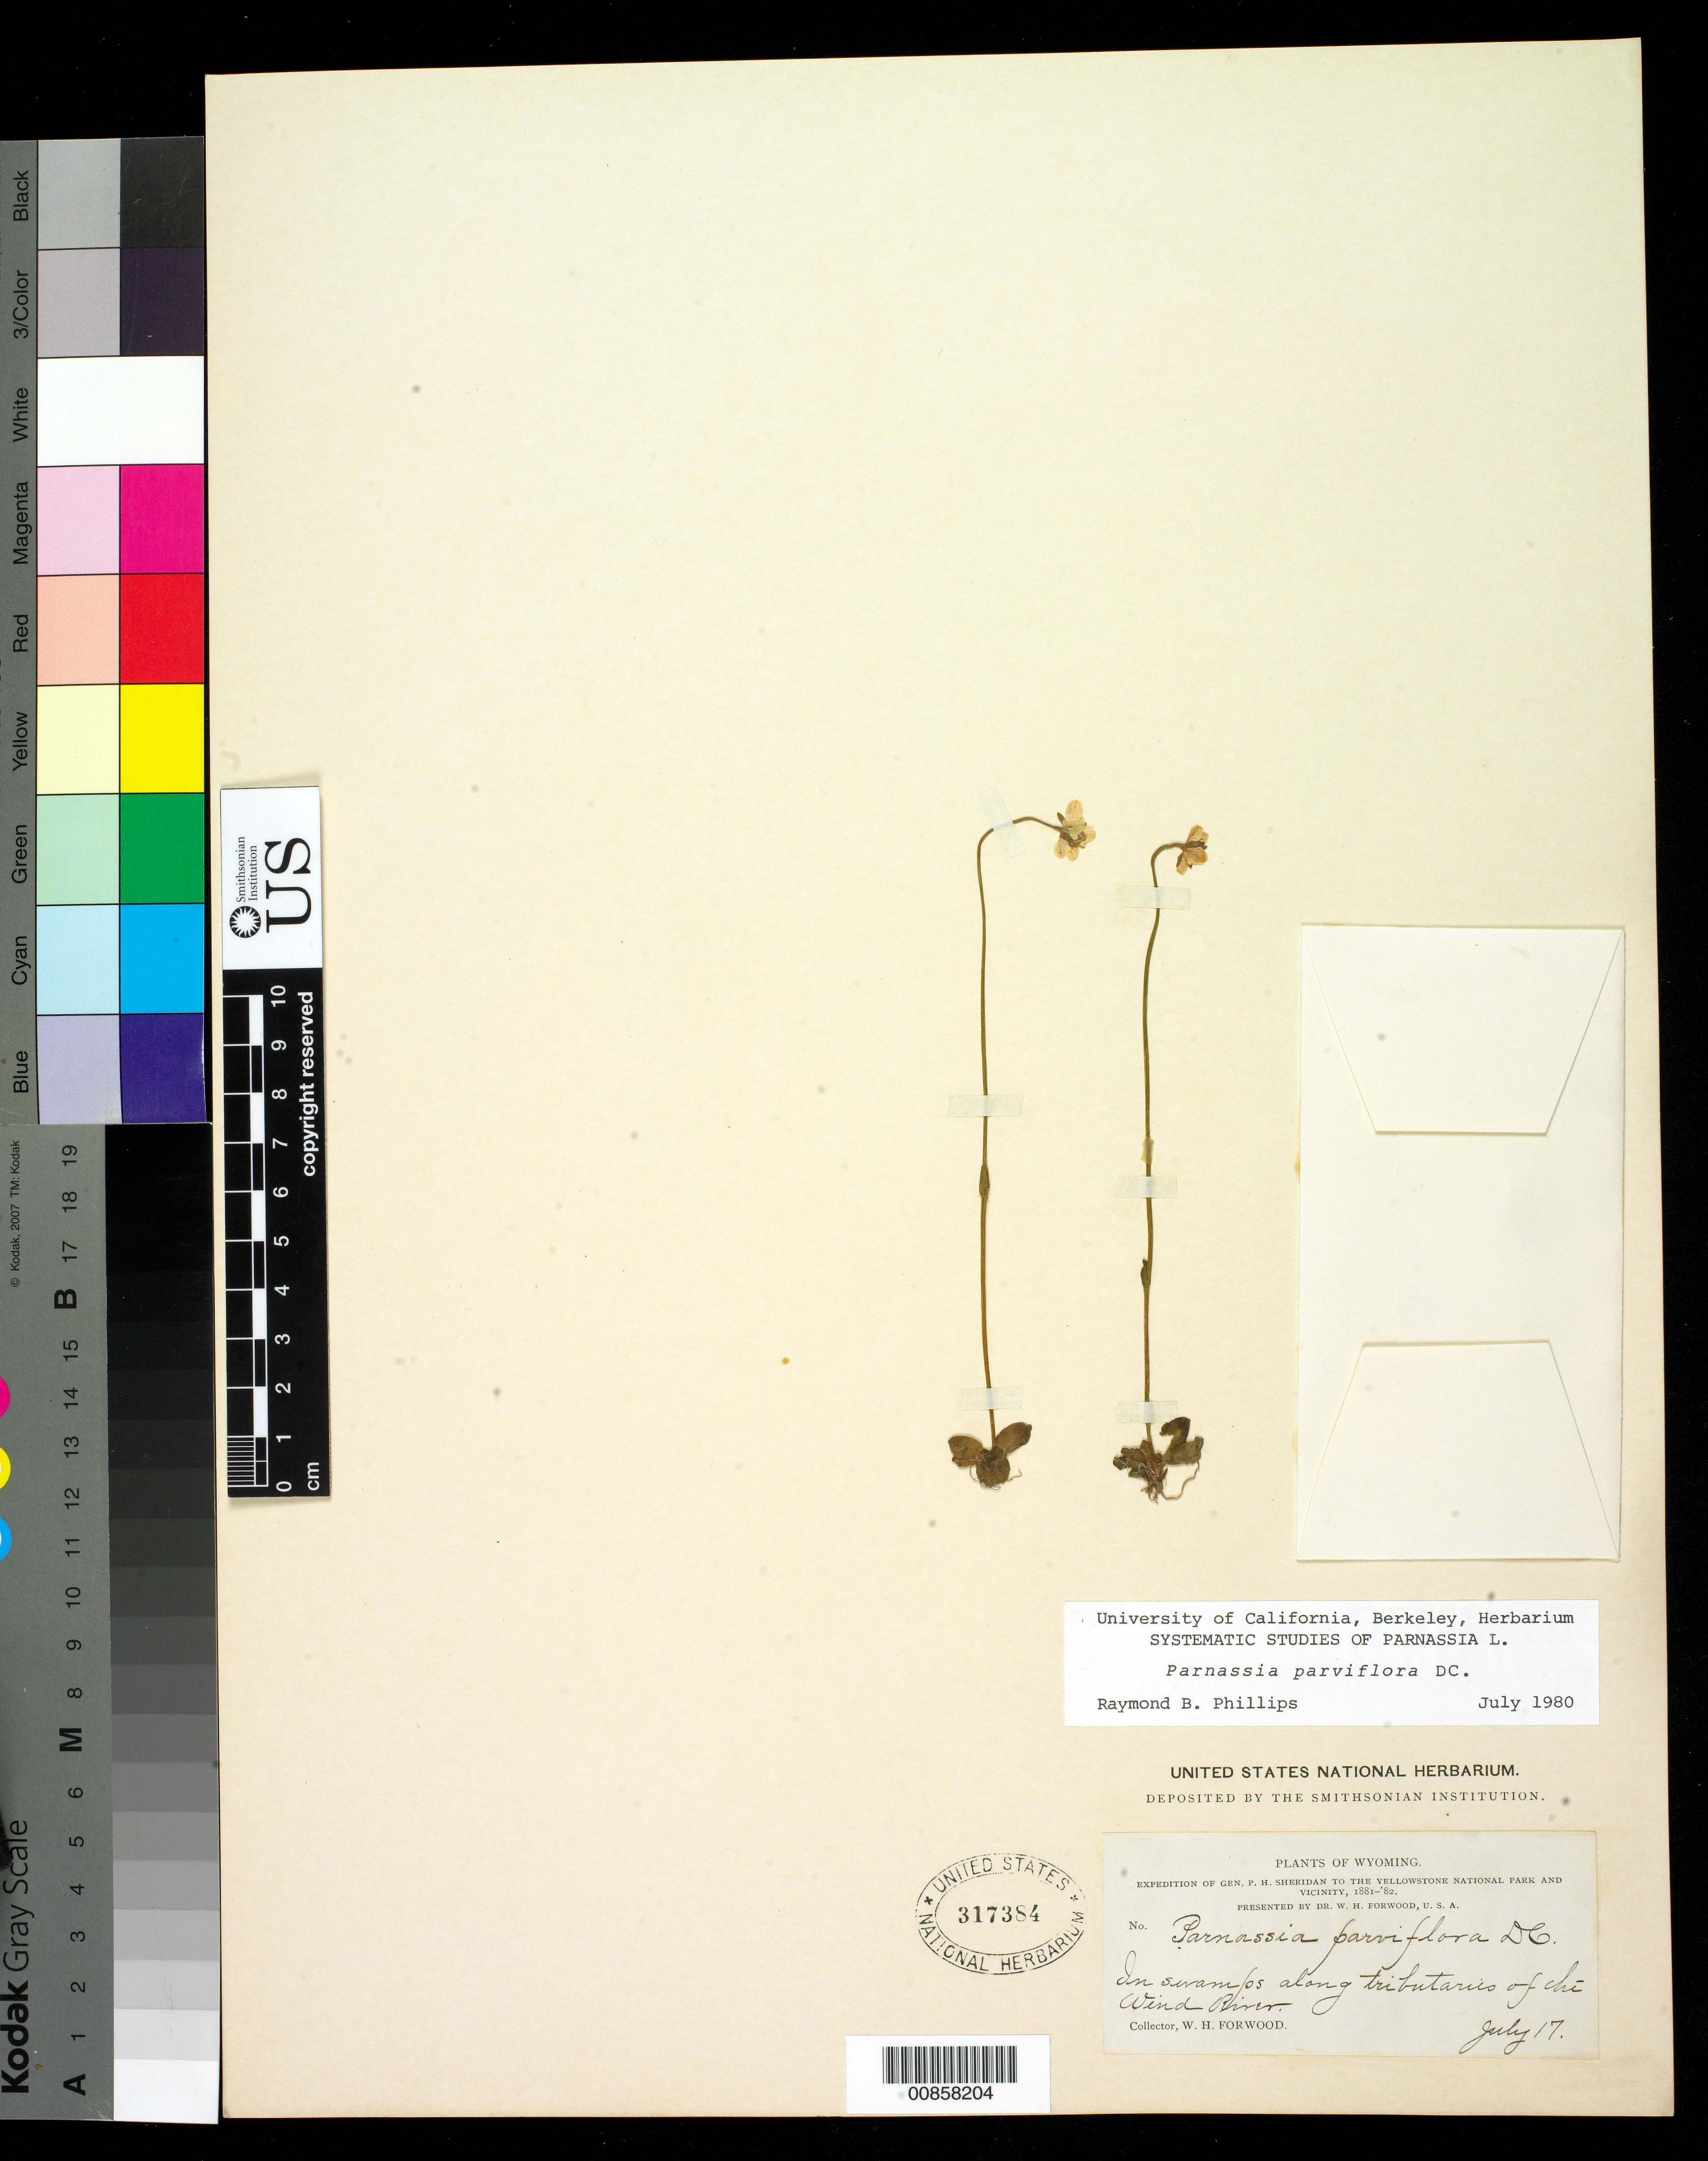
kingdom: Plantae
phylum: Tracheophyta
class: Magnoliopsida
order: Celastrales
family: Parnassiaceae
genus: Parnassia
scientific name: Parnassia parviflora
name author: DC.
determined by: Phillips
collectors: W. Forwood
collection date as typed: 17 Jul 1881 to 17 Jul 1882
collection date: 1881-07-17/1882-07-17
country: United States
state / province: Wyoming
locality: In swamp along tributaries of the Wind River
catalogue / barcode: US 317384